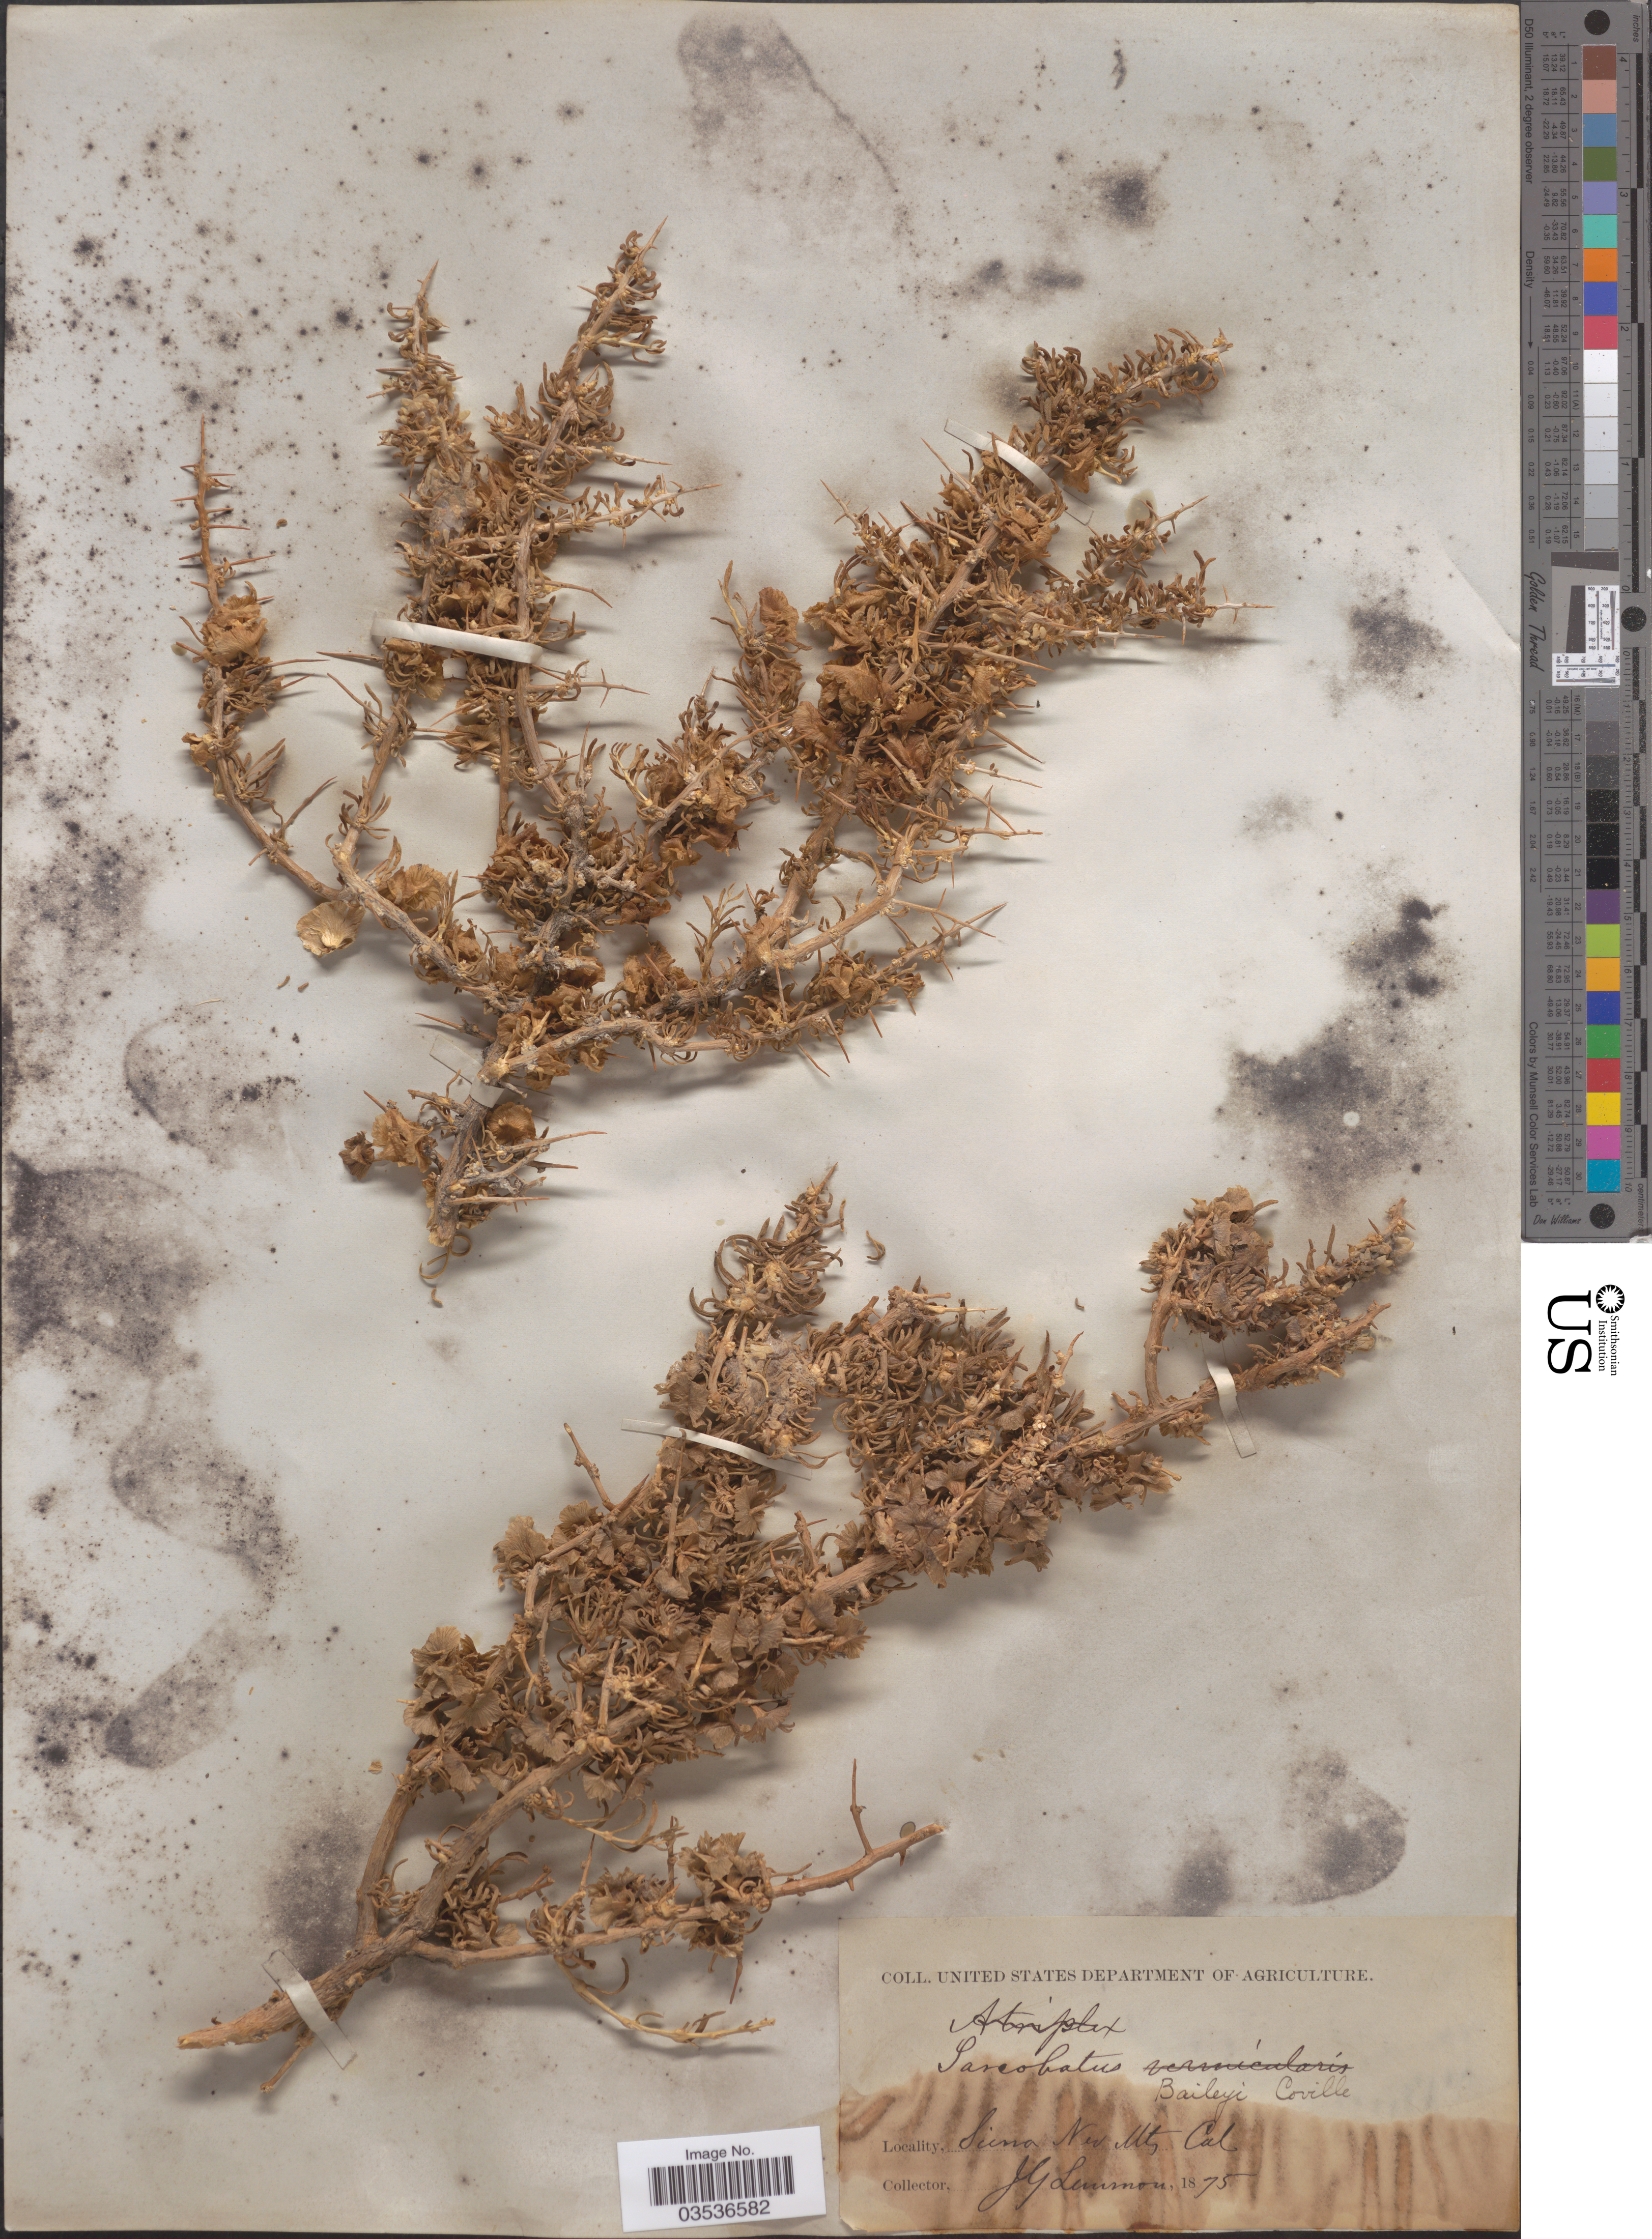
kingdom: Plantae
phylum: Tracheophyta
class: Magnoliopsida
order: Caryophyllales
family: Sarcobataceae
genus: Sarcobatus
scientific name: Sarcobatus baileyi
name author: Coville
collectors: J. Lemmon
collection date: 1875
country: United States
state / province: California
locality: Sierra Nev Mts.